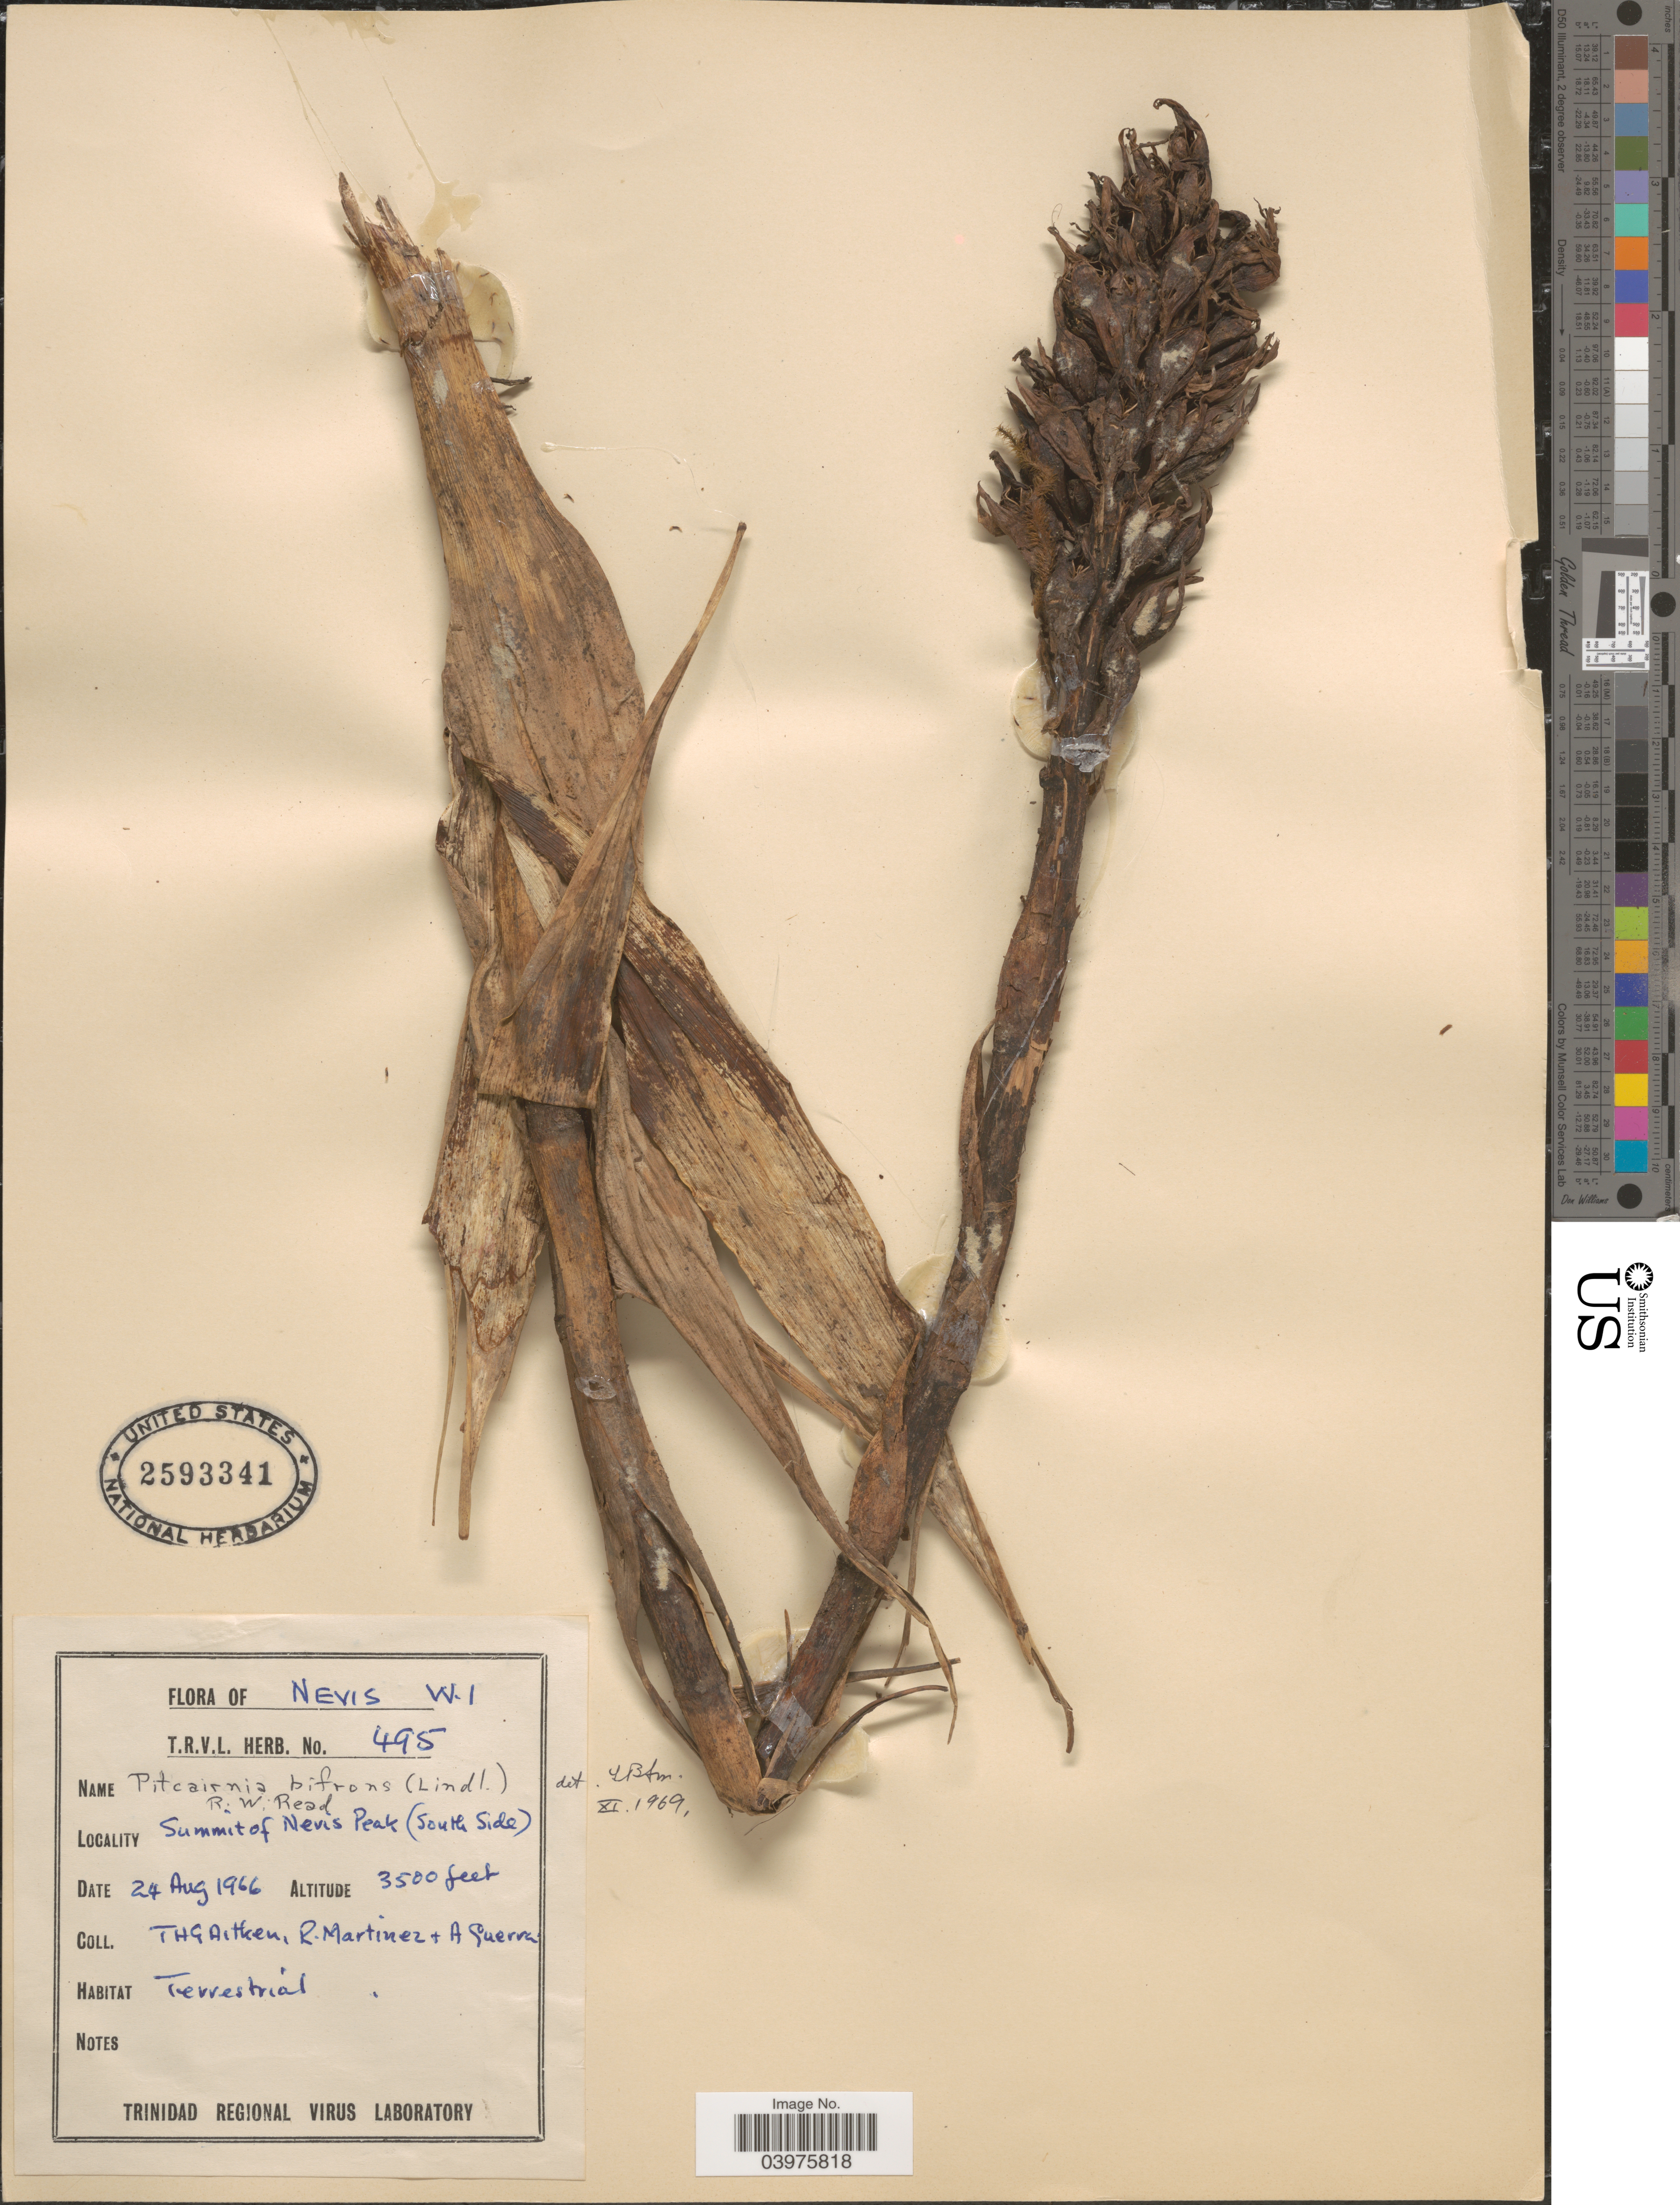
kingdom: Plantae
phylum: Tracheophyta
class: Liliopsida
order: Poales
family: Bromeliaceae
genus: Pitcairnia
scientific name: Pitcairnia bifrons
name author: (Lindl.) Read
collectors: T. Aitken, R. Martinez & A. Guerra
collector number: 495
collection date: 1966-08-24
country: St. Christopher-Nevis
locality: Nevis W.I. Summit of Nevis Peak (South Side).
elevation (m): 1067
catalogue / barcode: US 2593341